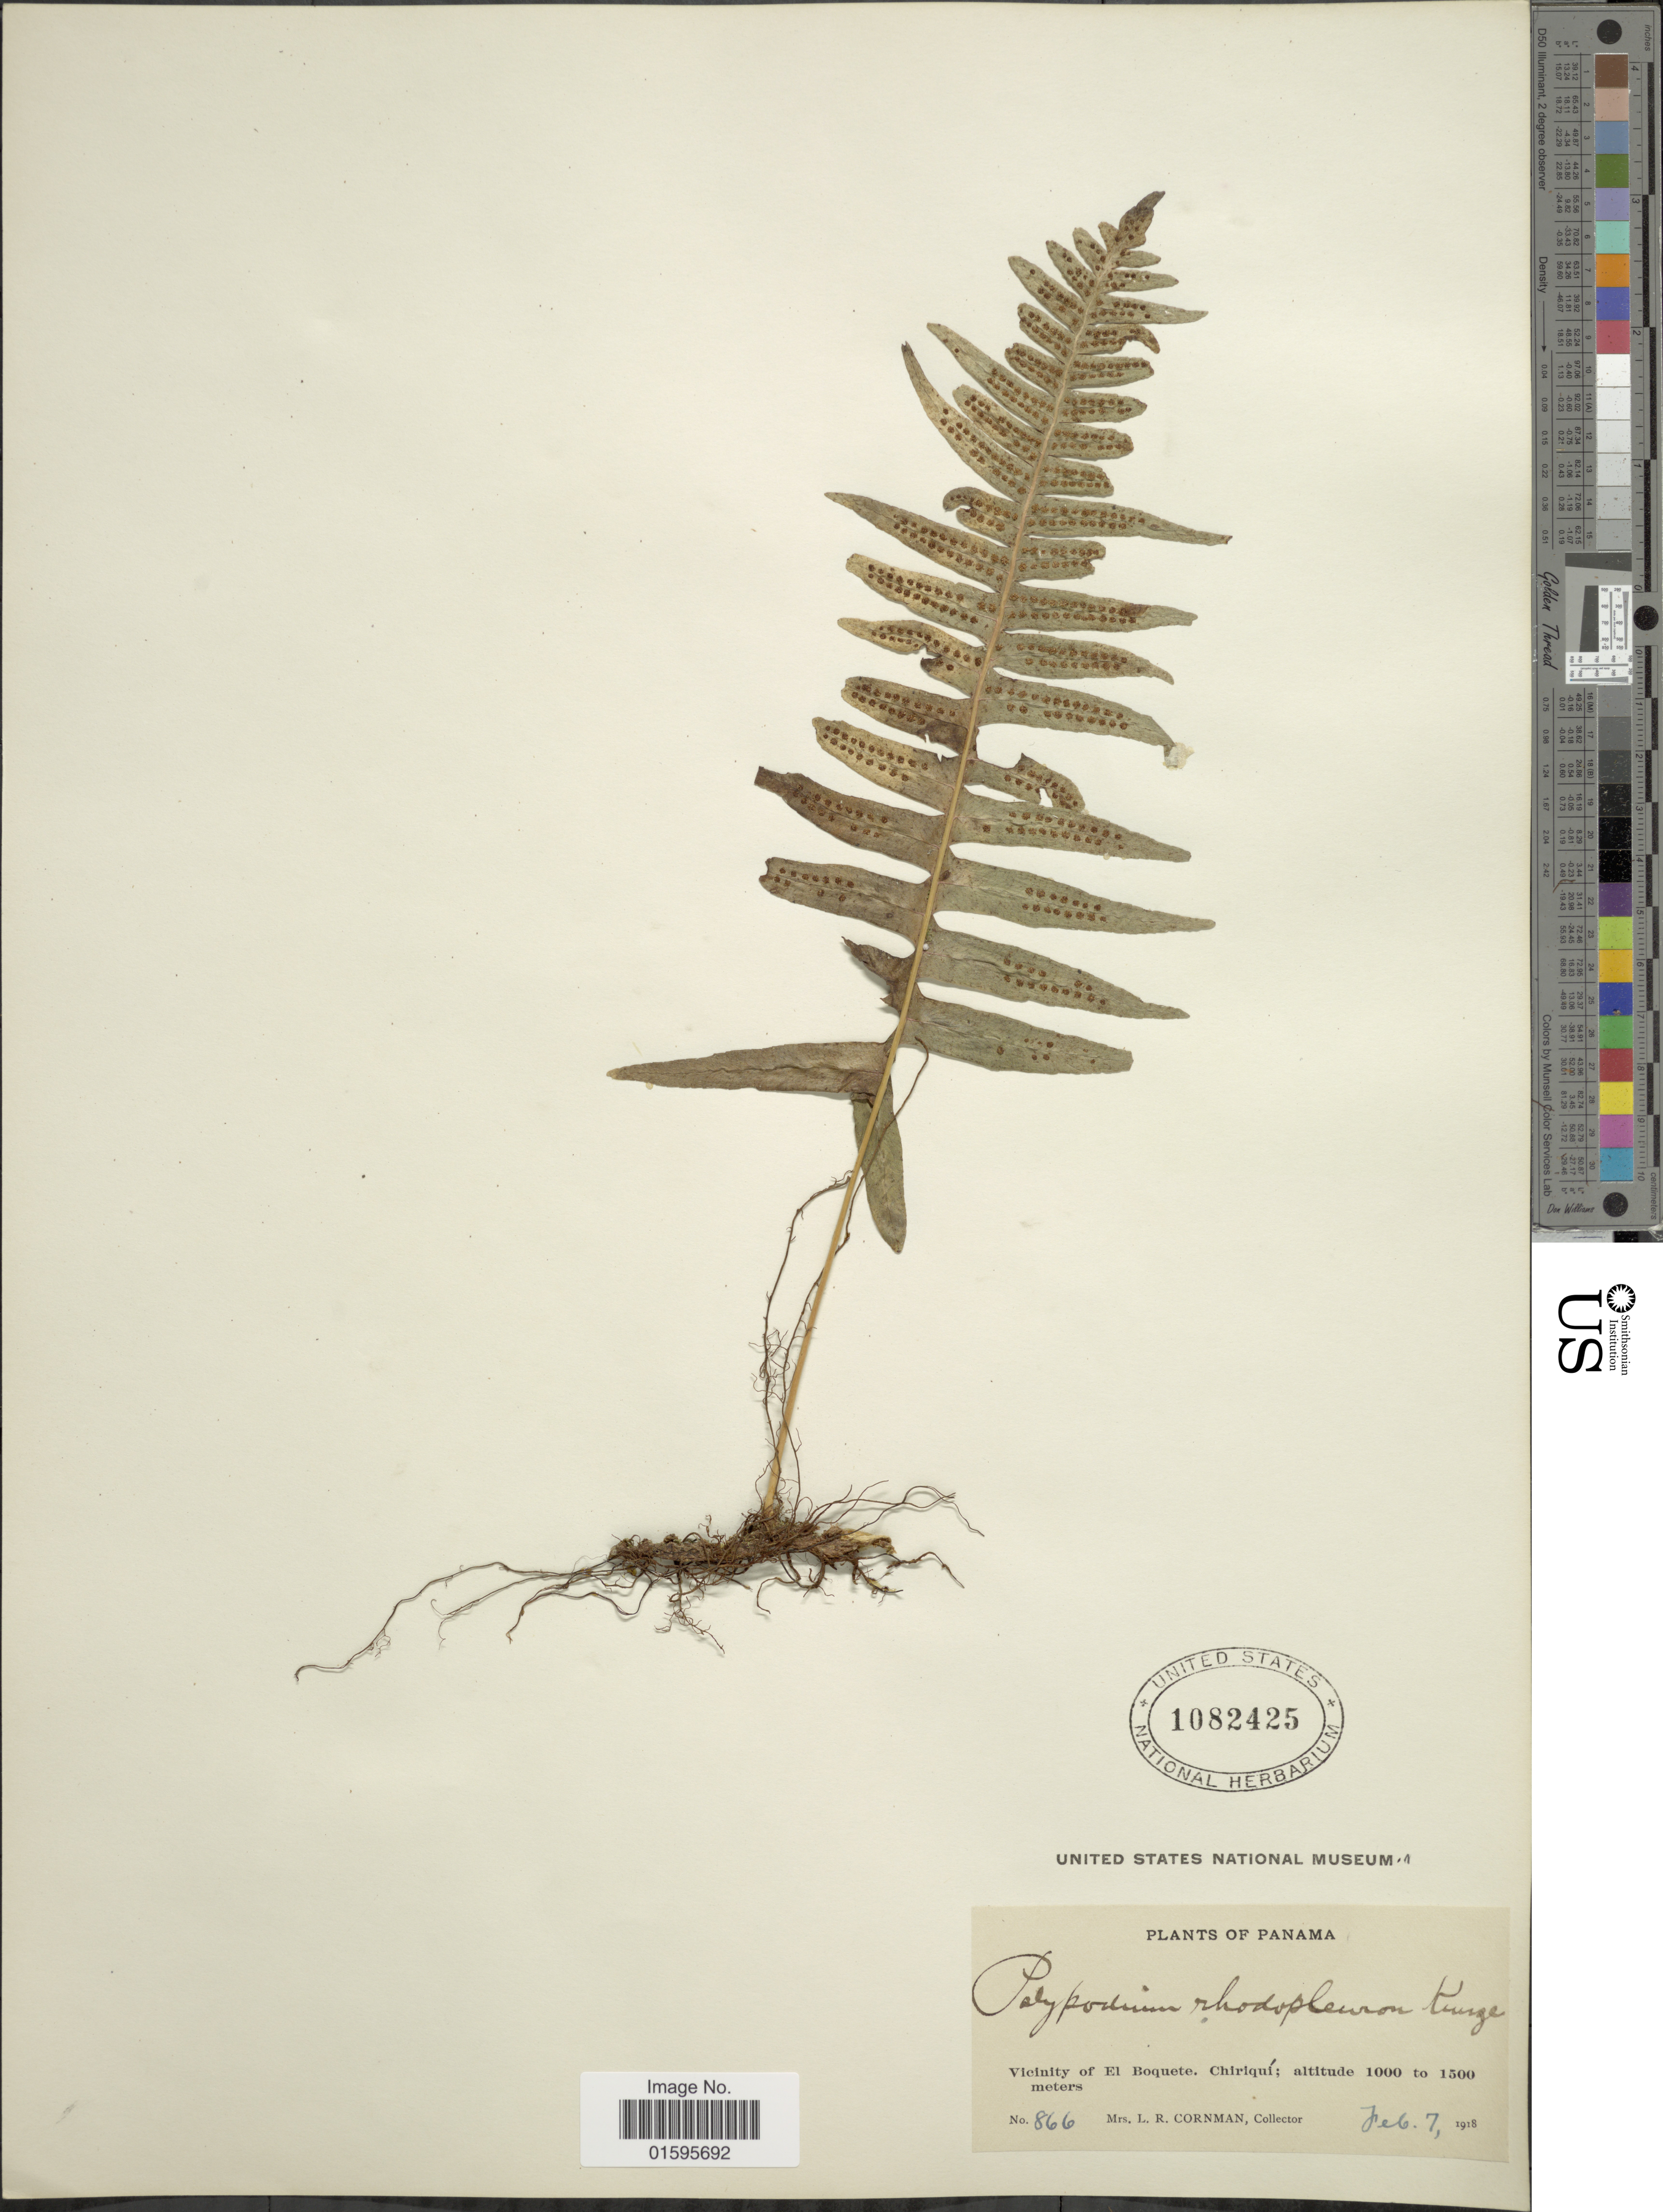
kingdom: Plantae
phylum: Tracheophyta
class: Polypodiopsida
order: Polypodiales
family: Polypodiaceae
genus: Polypodium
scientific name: Polypodium rhodopleuron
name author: Kunze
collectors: L. Cornman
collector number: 866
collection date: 1918-02-07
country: Panama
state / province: Chiriqui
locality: Vicinity of El Boquete, Chiriqui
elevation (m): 1000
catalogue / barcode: US 1082425